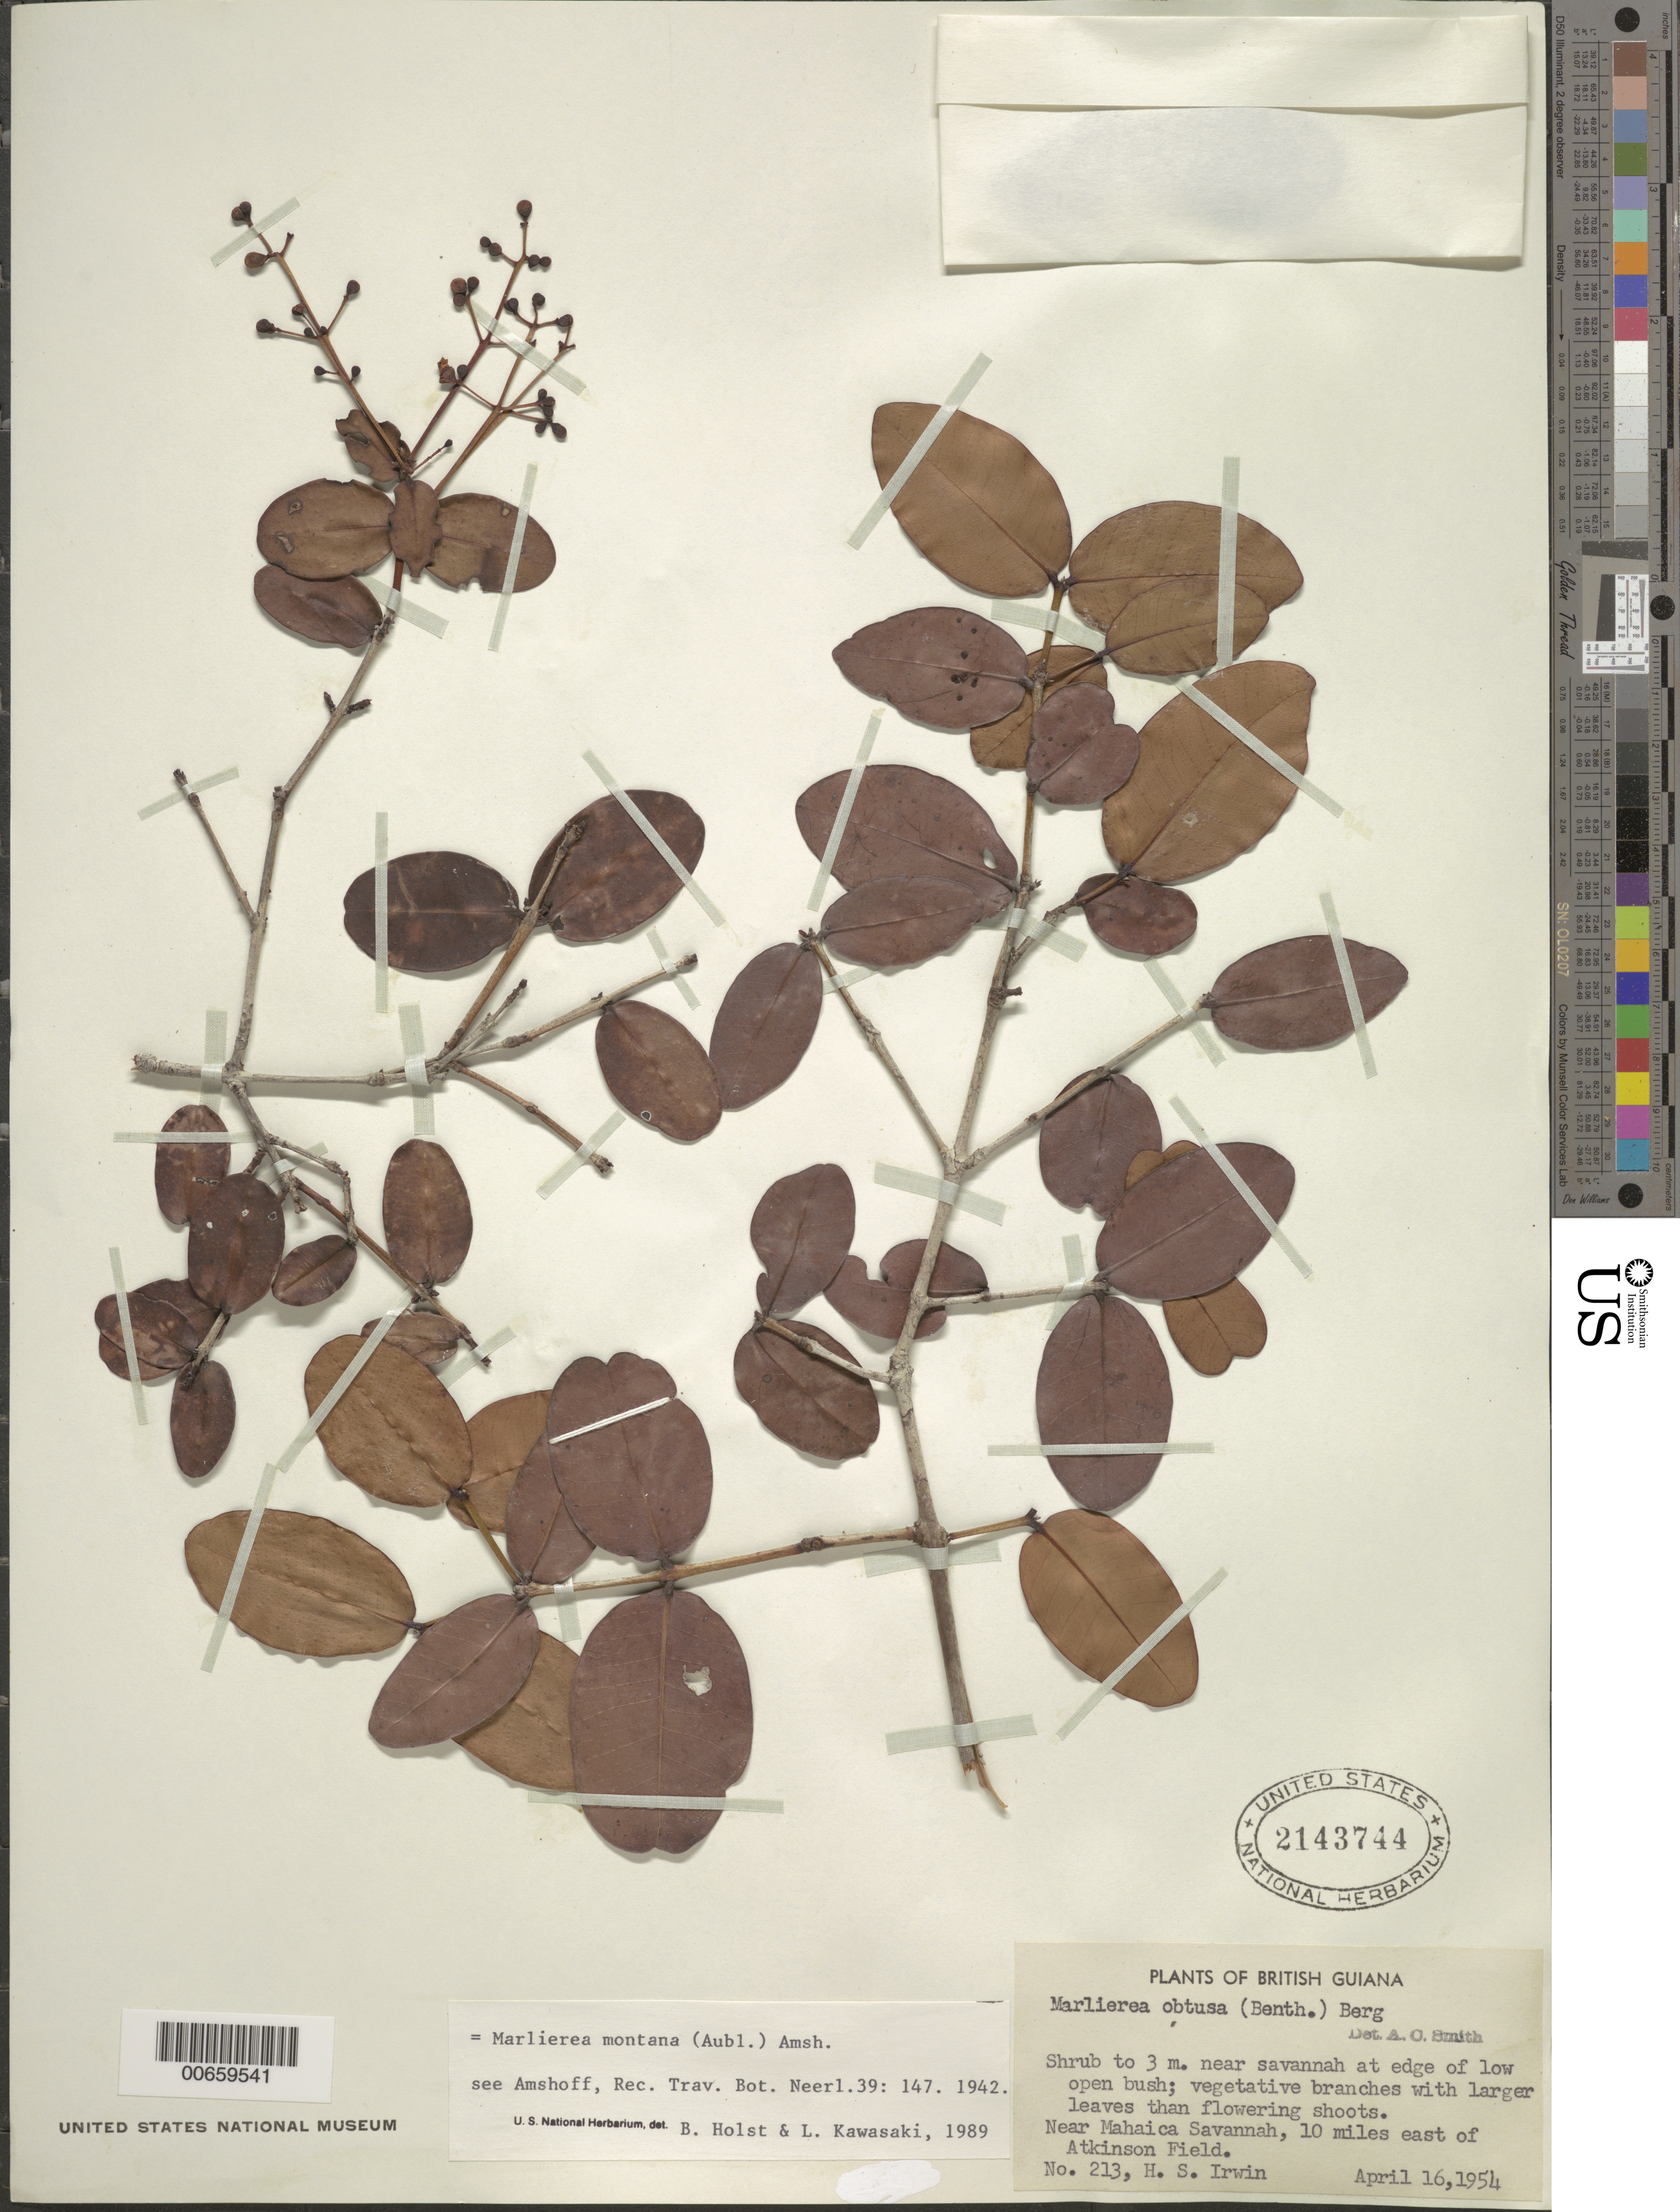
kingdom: Plantae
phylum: Tracheophyta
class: Magnoliopsida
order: Myrtales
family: Myrtaceae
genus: Myrcia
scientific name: Myrcia neomontana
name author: E. Lucas & C.E. Wilson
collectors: H. Irwin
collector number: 213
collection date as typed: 16-Apr-54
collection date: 1954-04-16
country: Guyana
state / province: Demerara-Mahaica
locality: Atkinson Field, 10 mi E of, Mahaica Savanna, Demerara R.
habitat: Savanna at edge of low open bush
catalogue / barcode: US 2143744